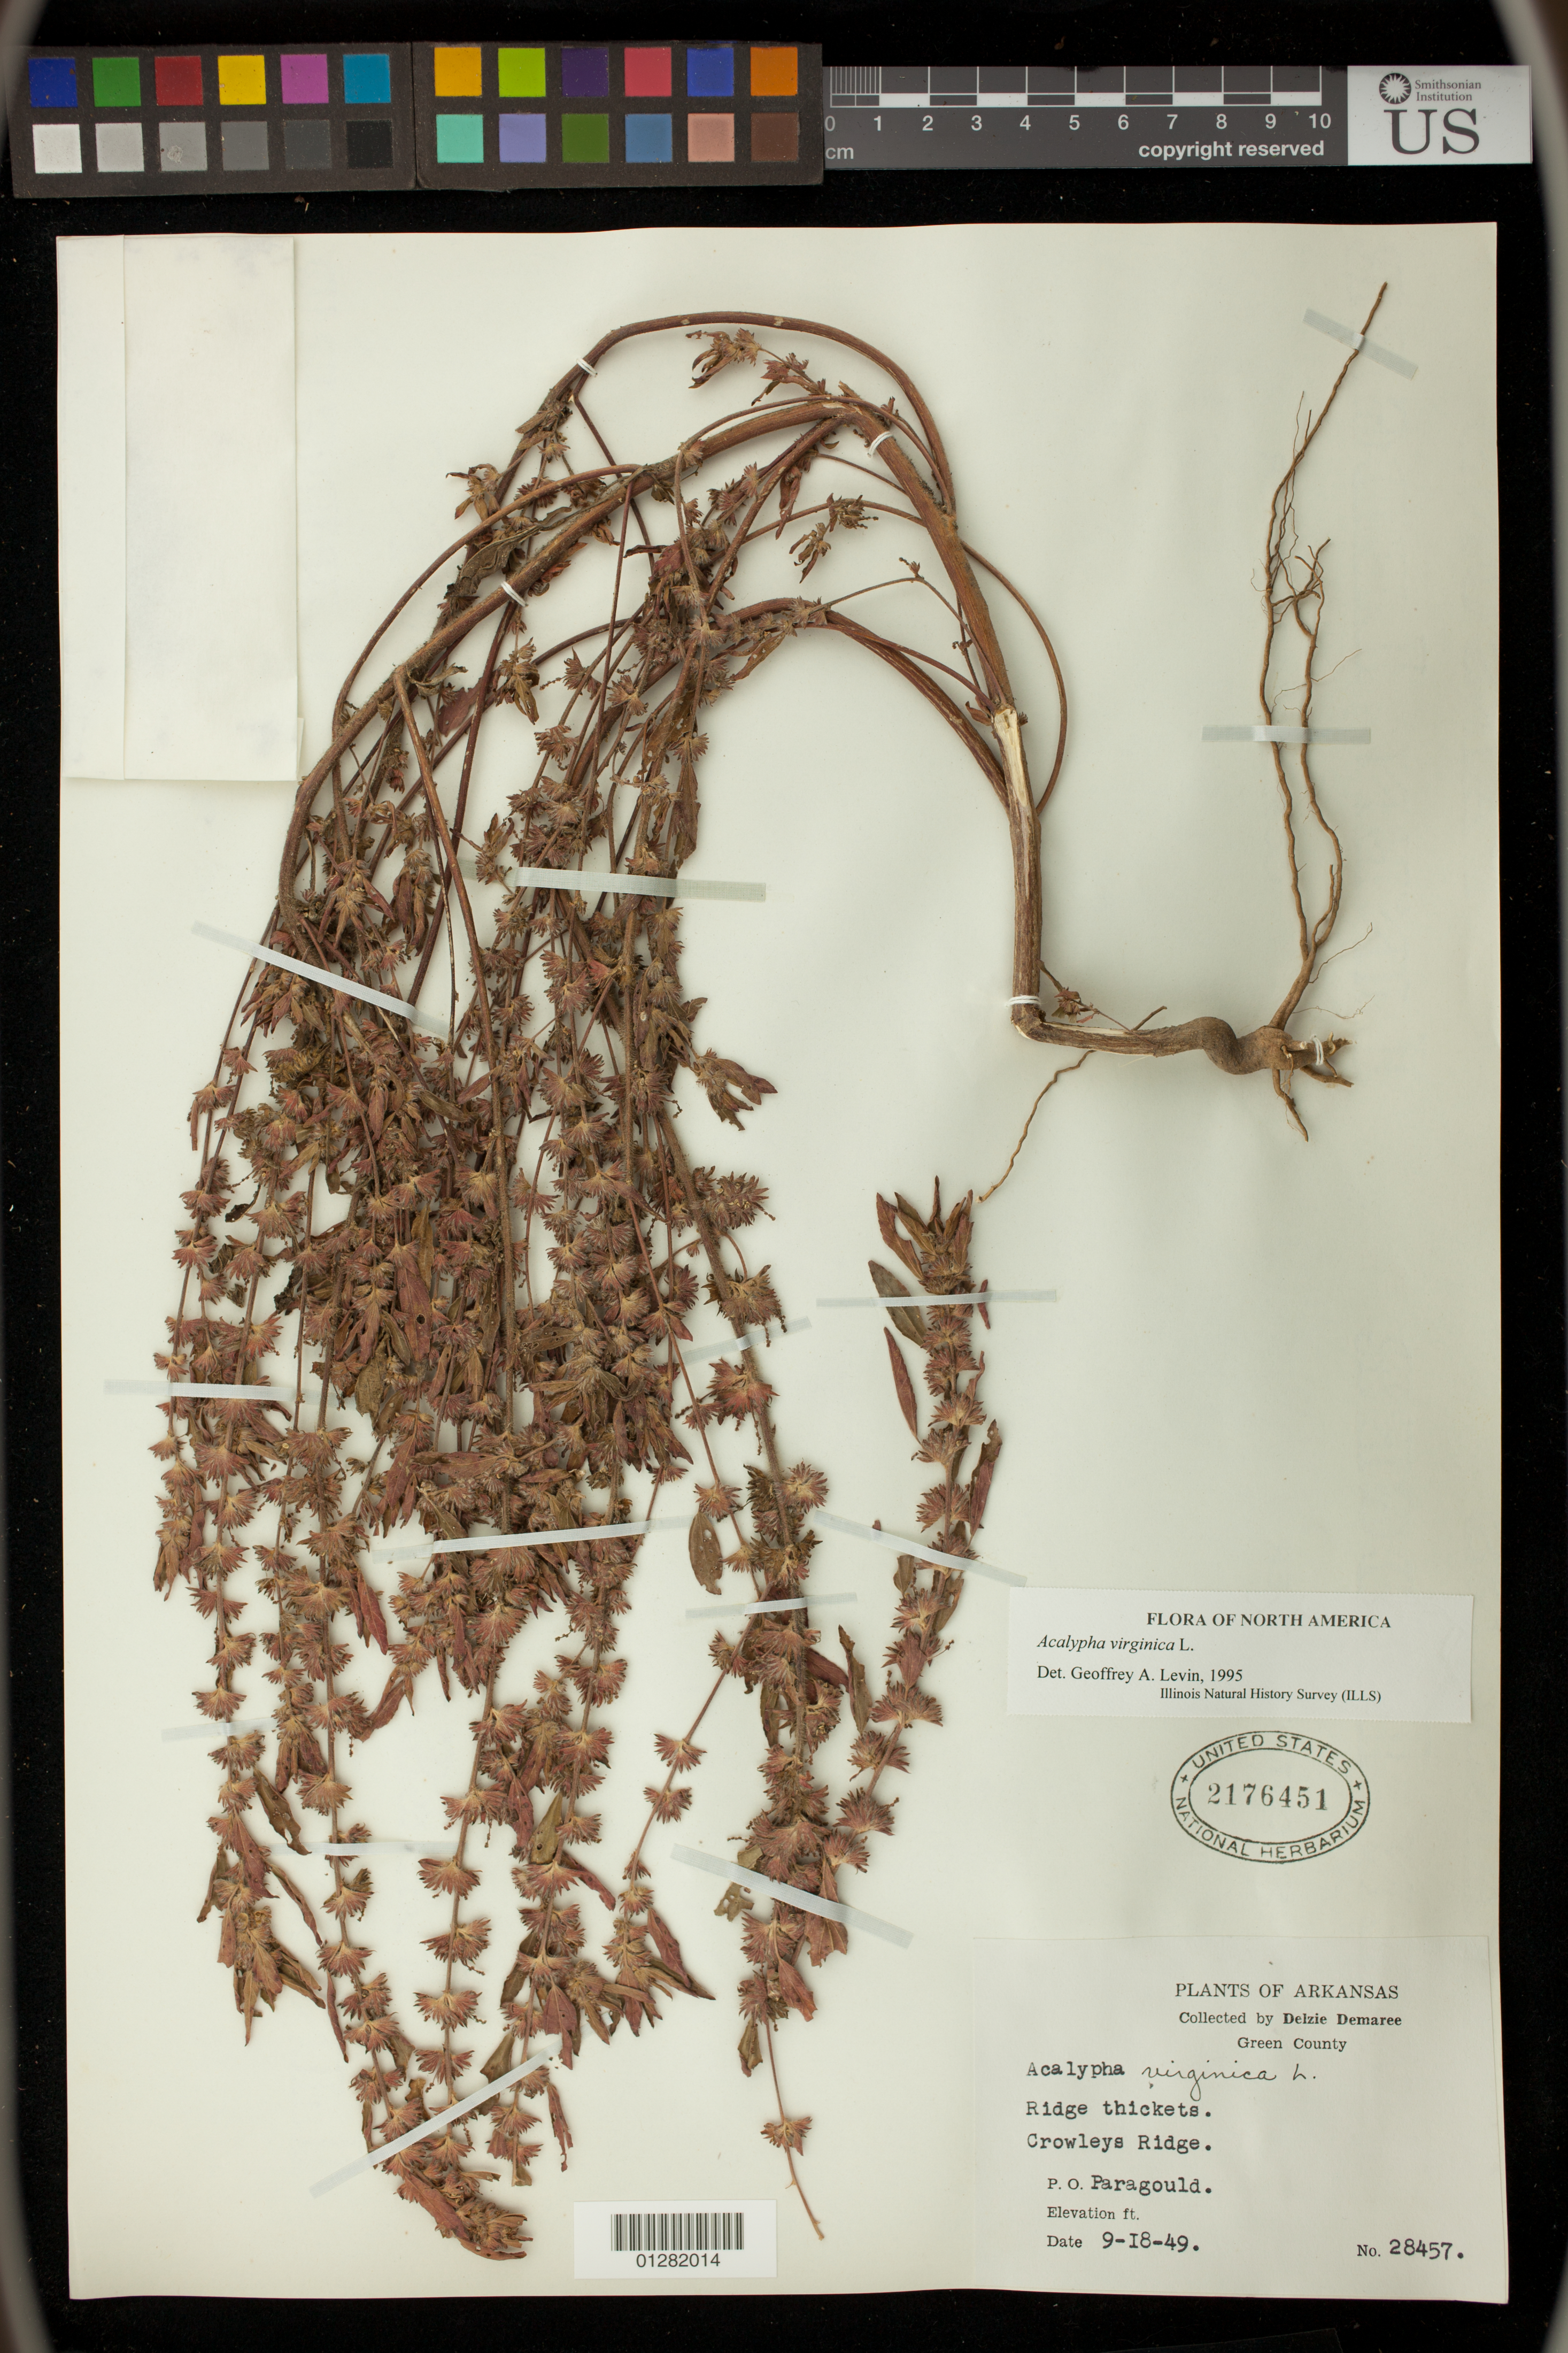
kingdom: Plantae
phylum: Tracheophyta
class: Magnoliopsida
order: Malpighiales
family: Euphorbiaceae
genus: Acalypha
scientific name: Acalypha virginica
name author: L.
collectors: D. Demaree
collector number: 28457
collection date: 1949-09-18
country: United States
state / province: Arkansas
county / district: Green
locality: Crowleys Ridge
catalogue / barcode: US 2176451